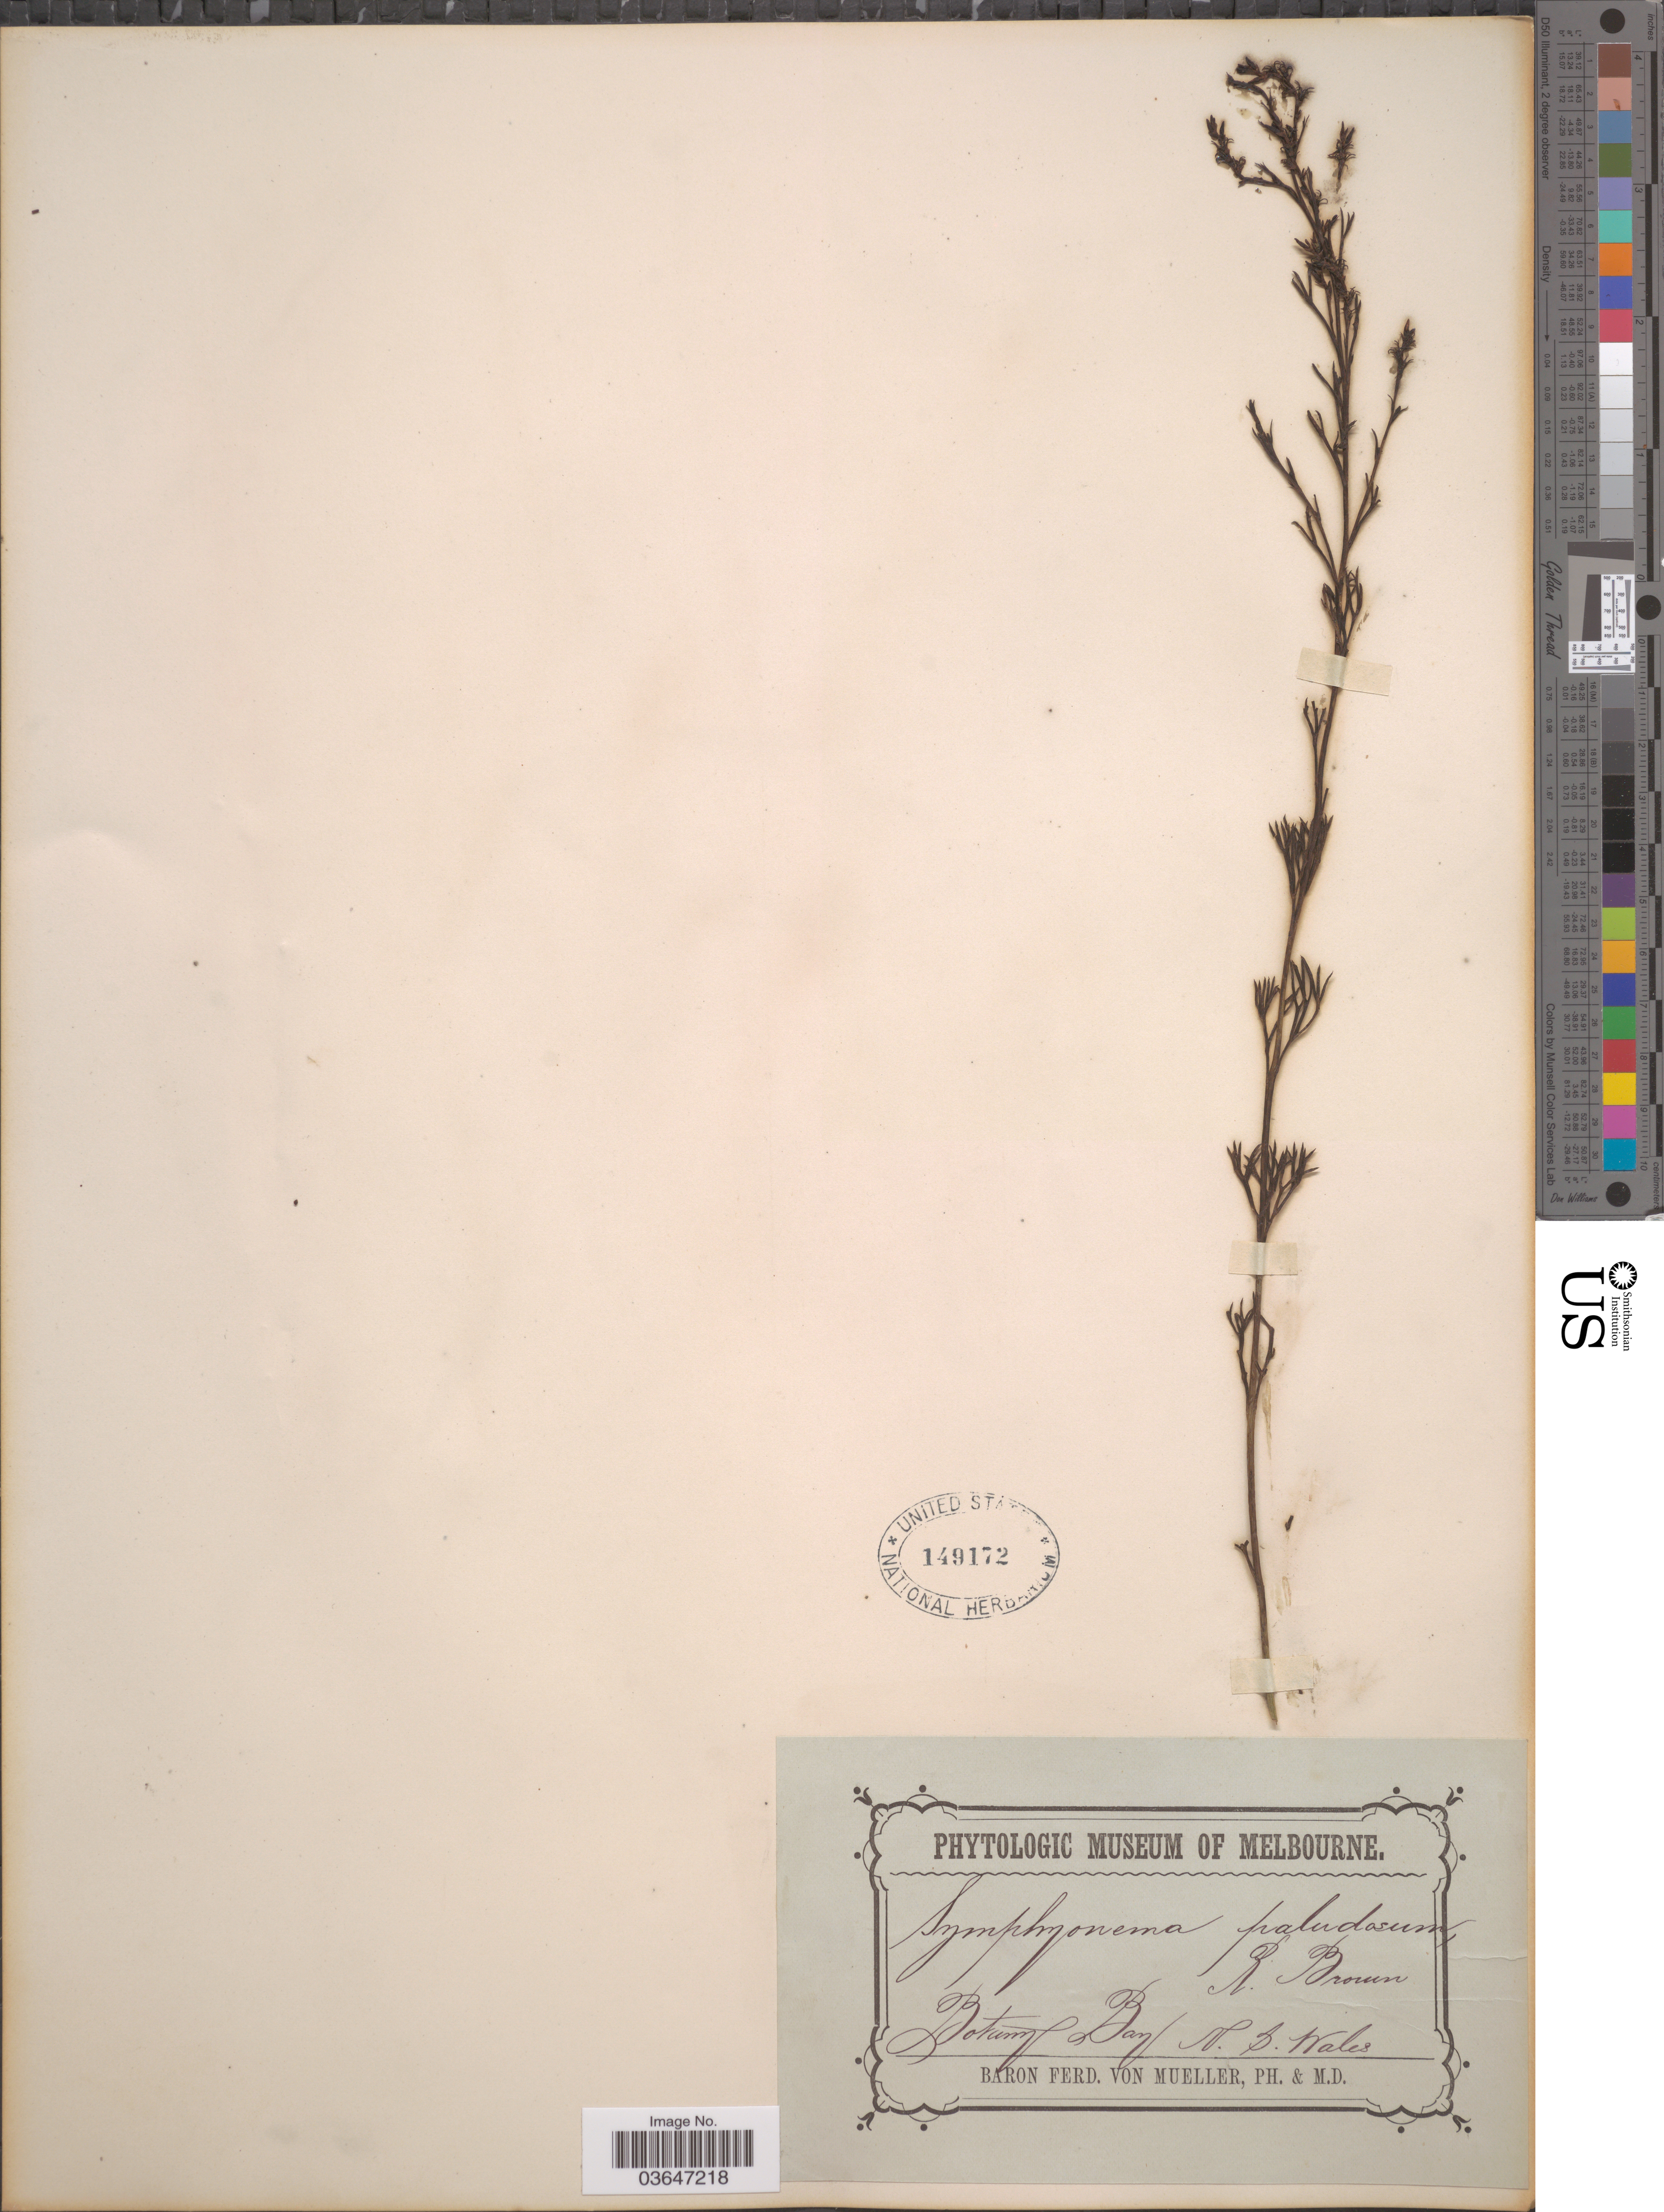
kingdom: Plantae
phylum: Tracheophyta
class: Magnoliopsida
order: Proteales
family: Proteaceae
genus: Symphyonema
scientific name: Symphyonema paludosum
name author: R. Br.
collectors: F. von Mueller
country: Australia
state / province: New South Wales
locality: Botany Bay.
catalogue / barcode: US 149172